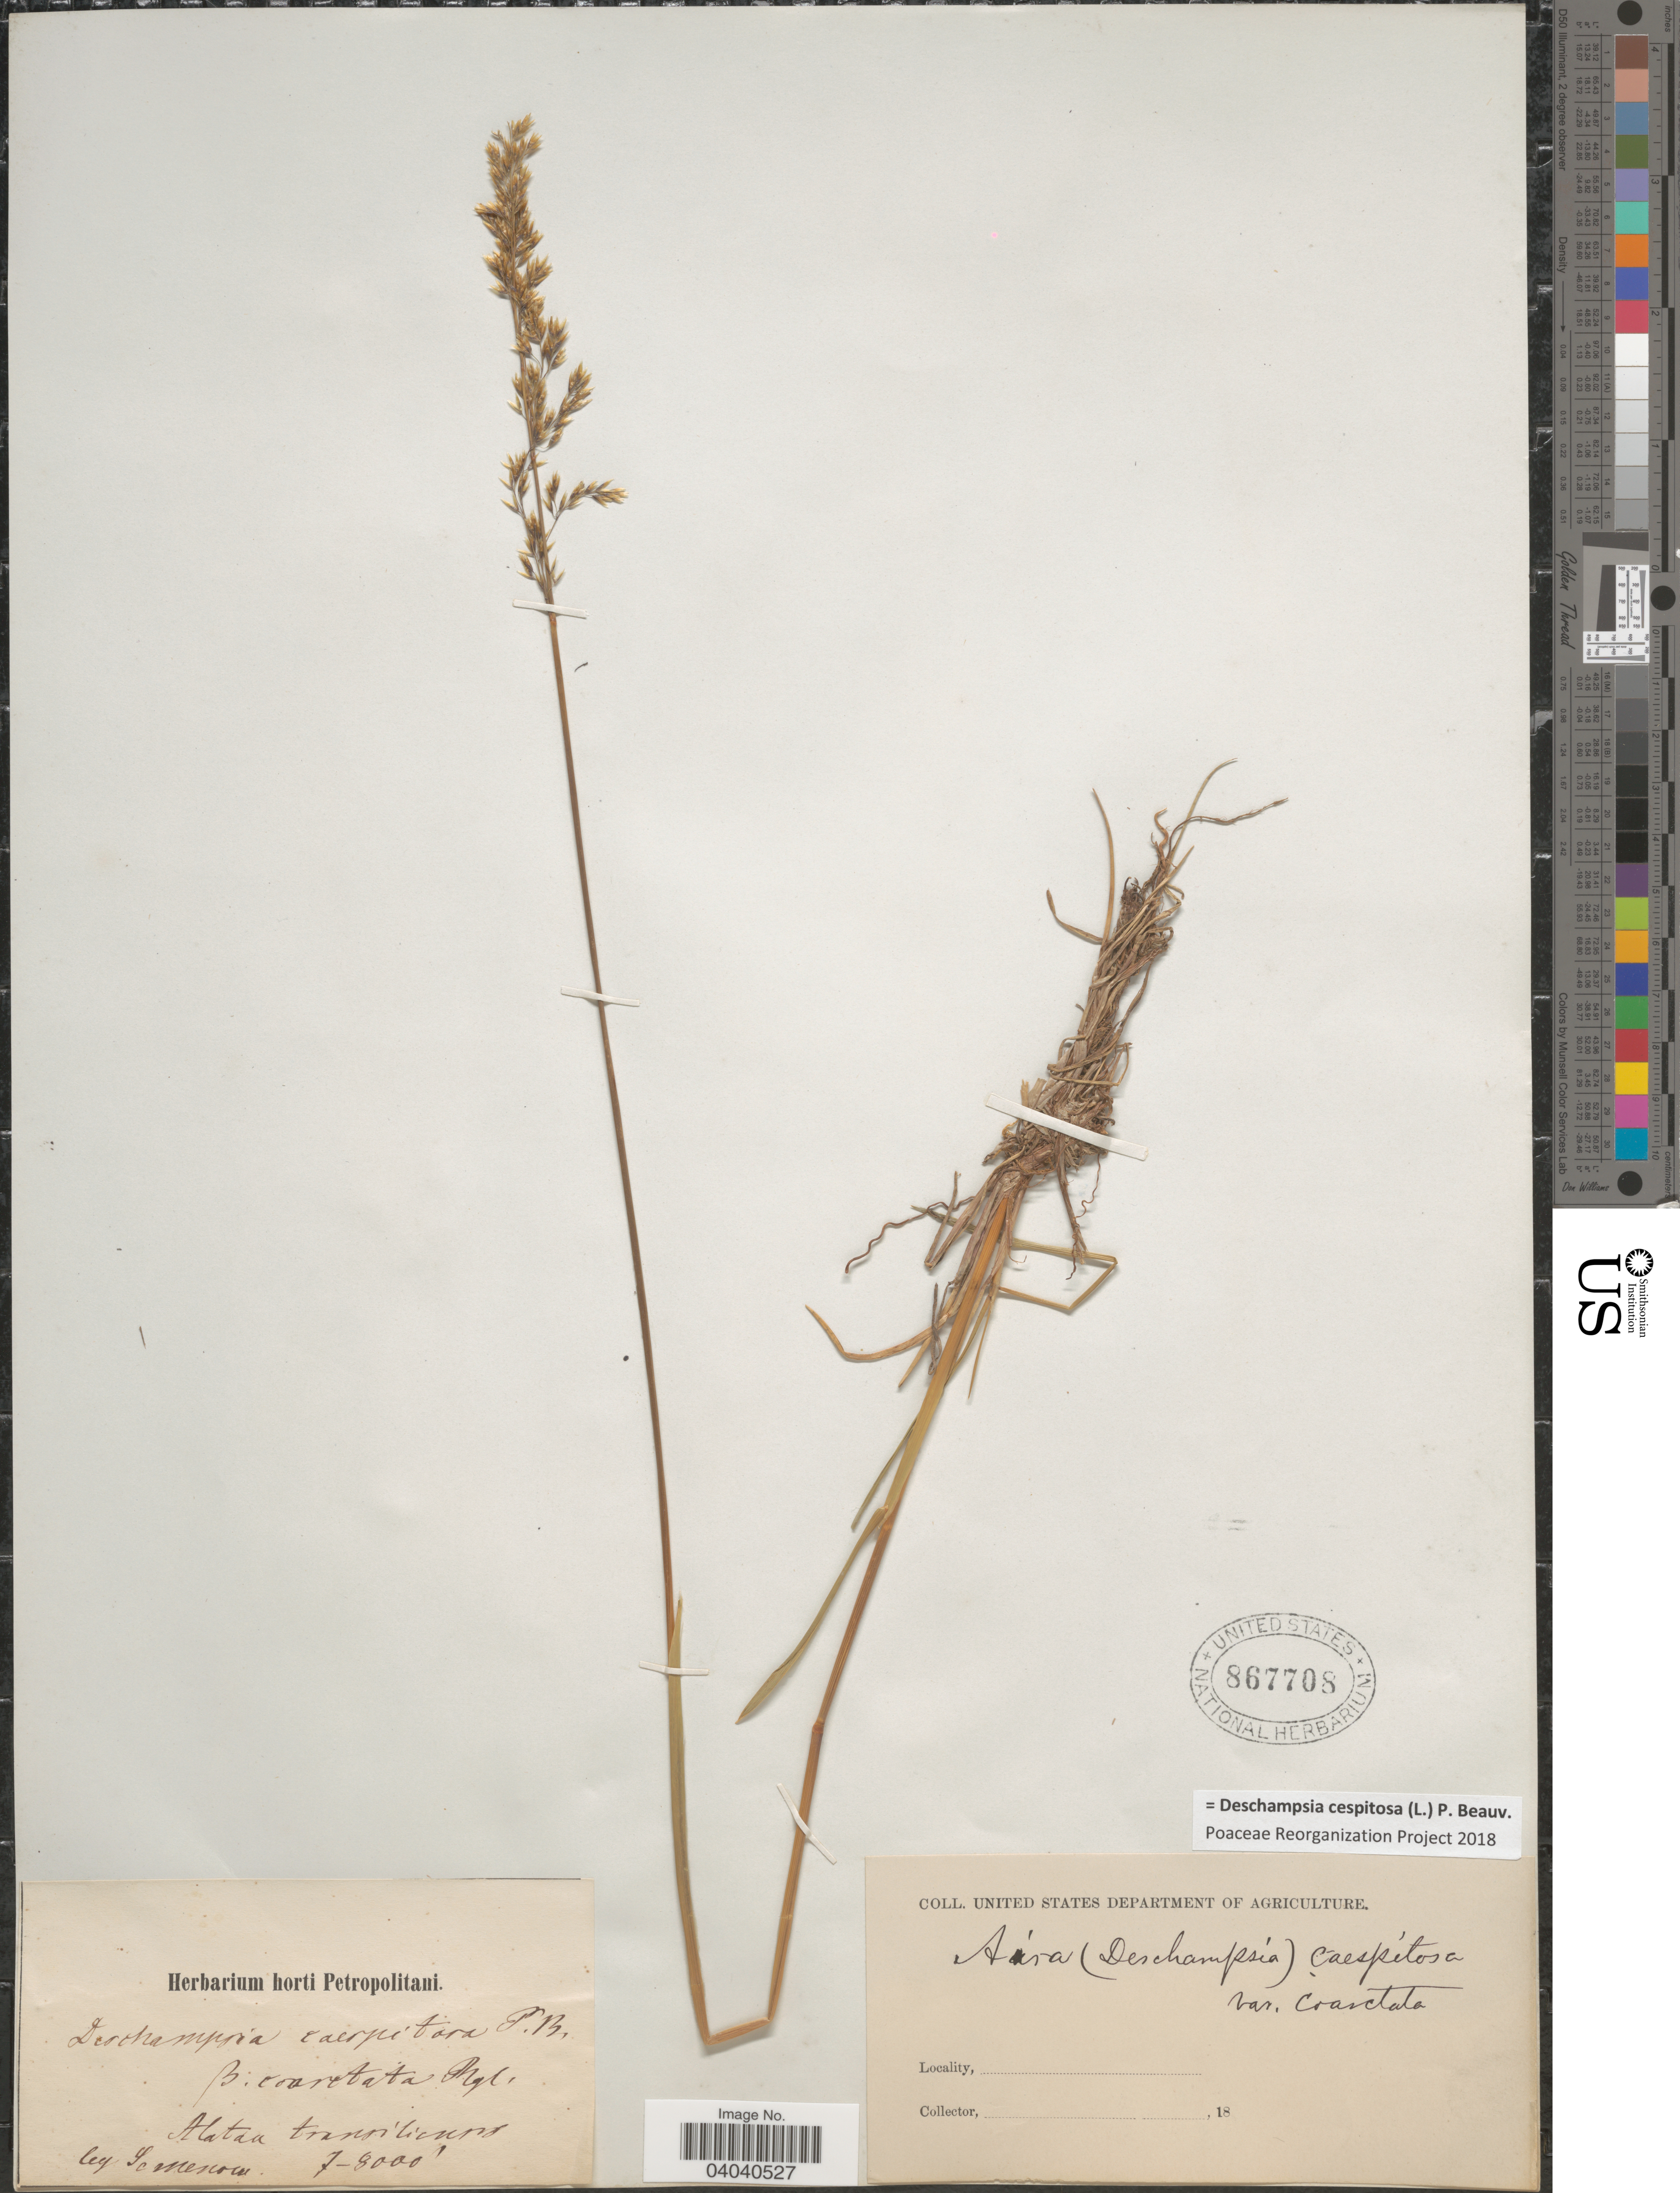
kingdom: Plantae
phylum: Tracheophyta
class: Liliopsida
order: Poales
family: Poaceae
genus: Deschampsia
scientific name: Deschampsia cespitosa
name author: (L.) P. Beauv.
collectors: P. P. Semenov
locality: Alatau transiliensis.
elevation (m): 2134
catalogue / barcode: US 867708